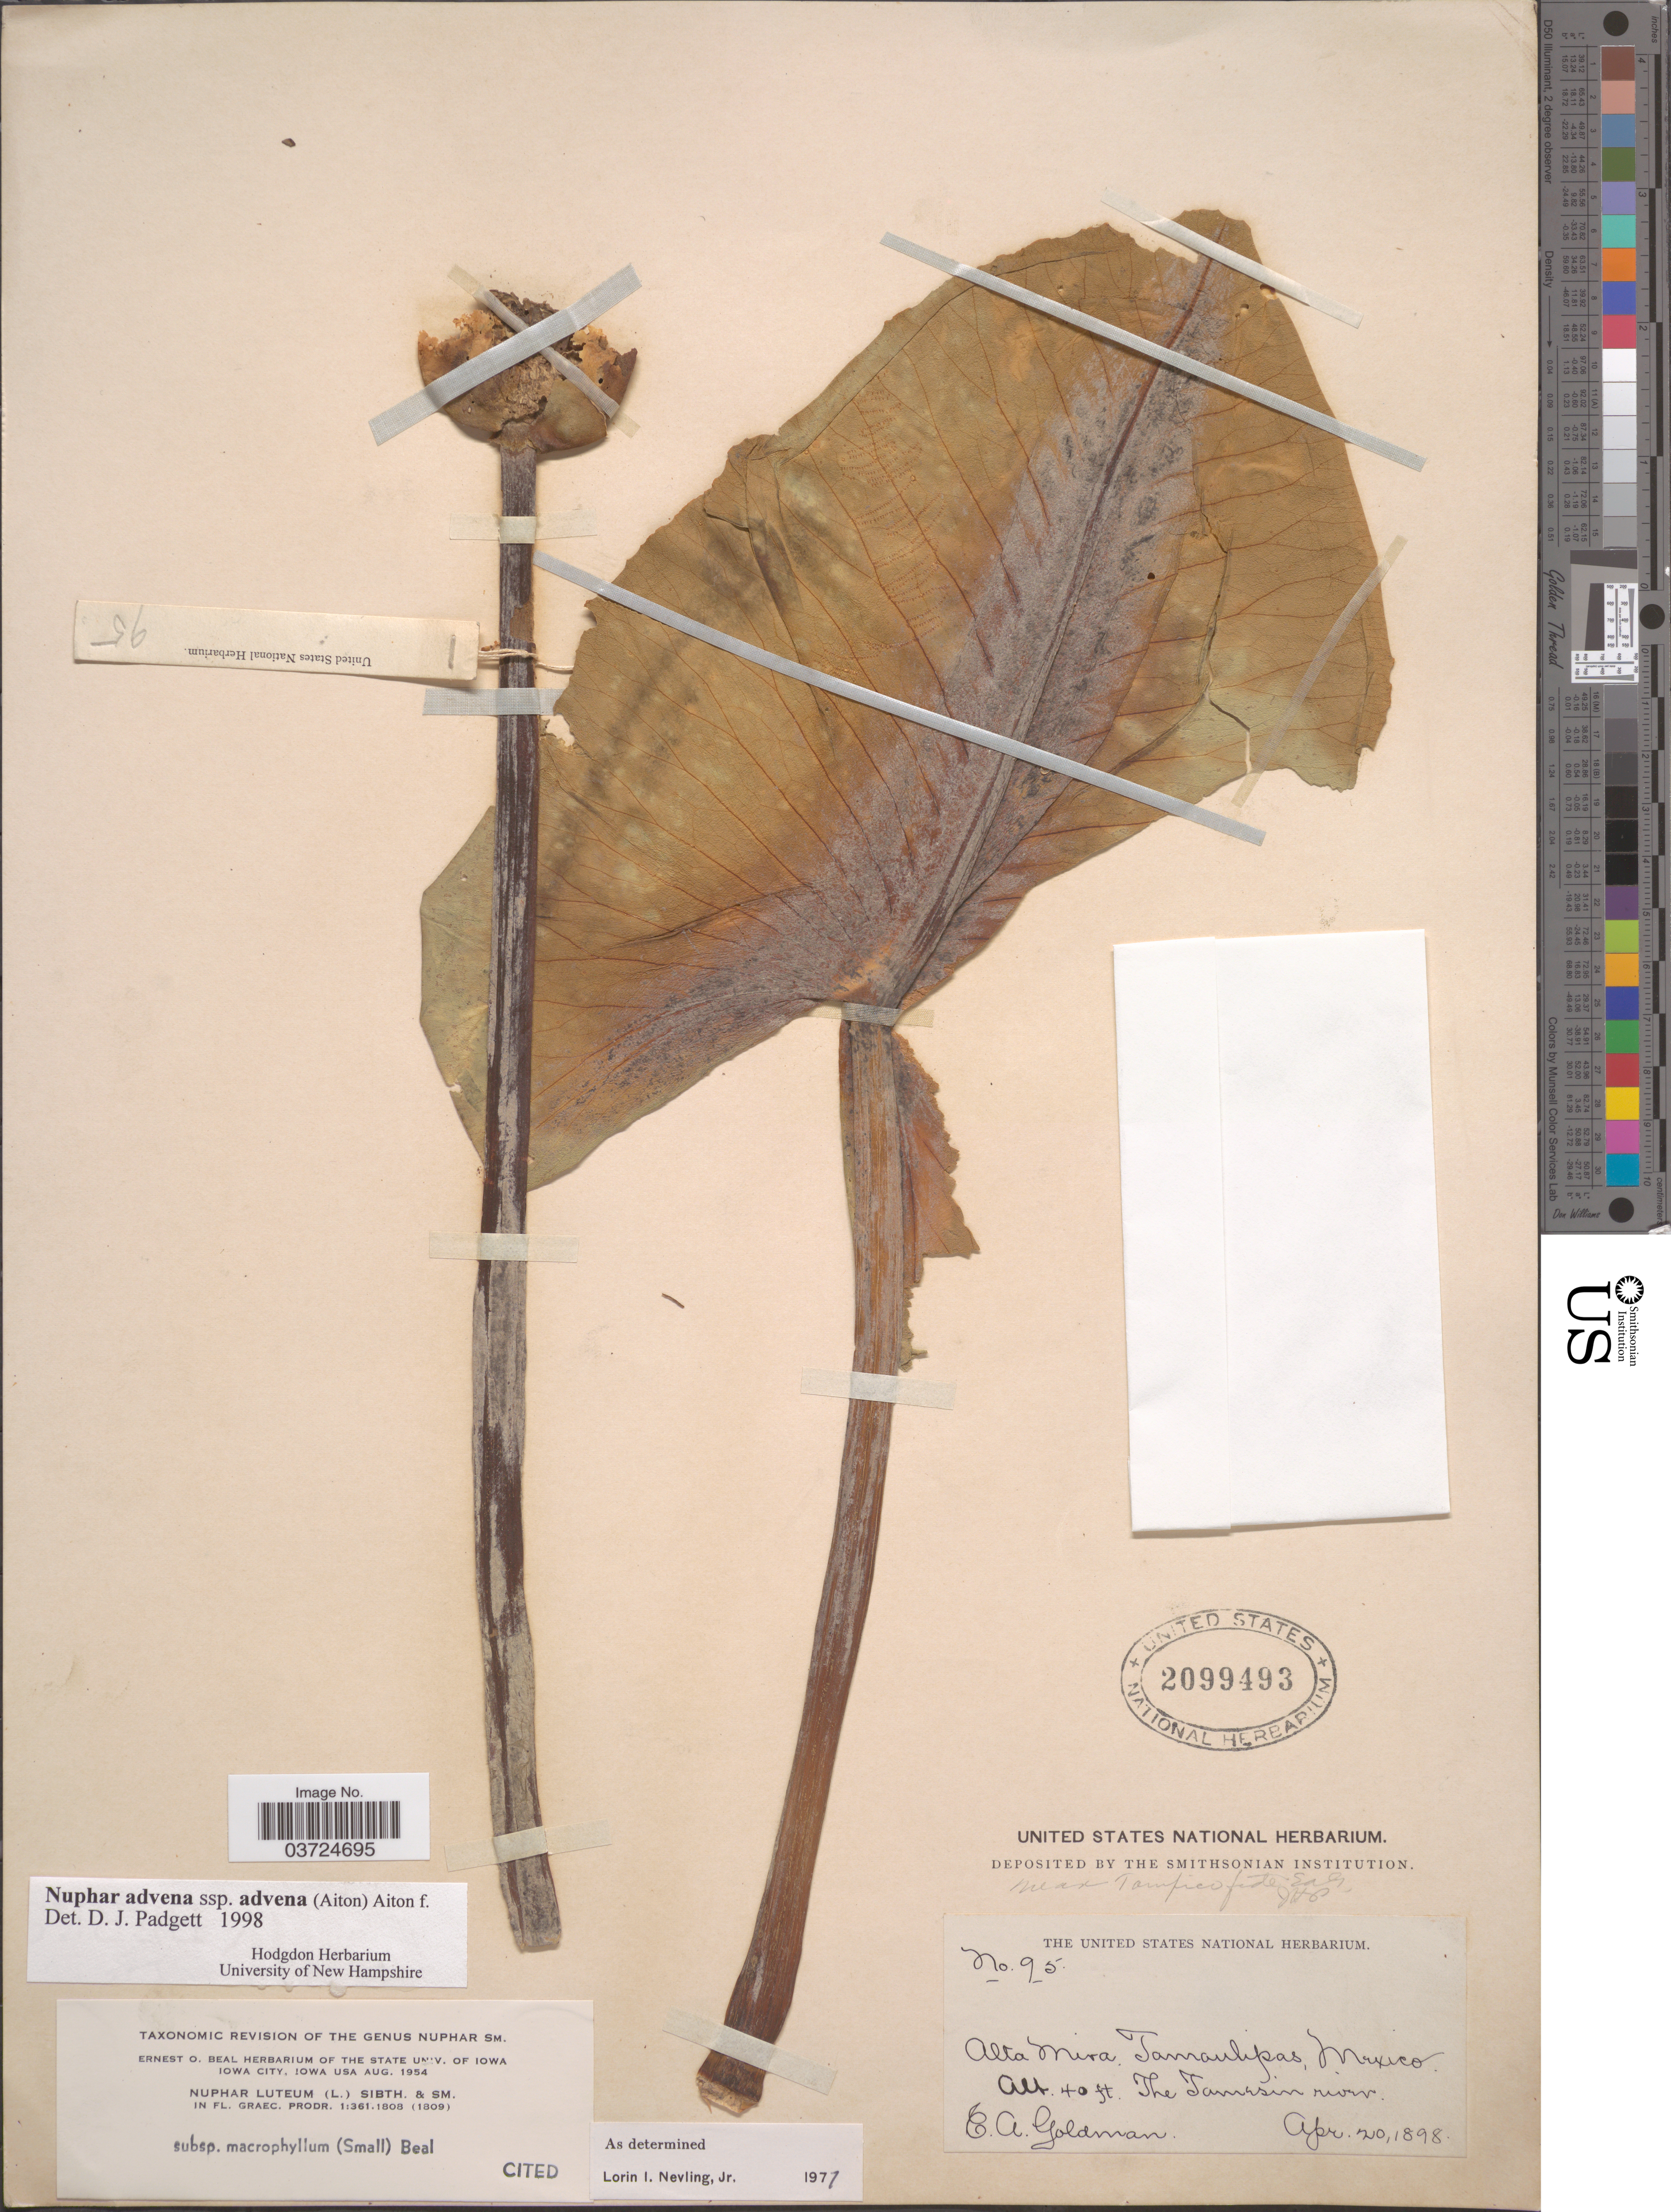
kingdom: Plantae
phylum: Tracheophyta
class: Magnoliopsida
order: Nymphaeales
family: Nymphaeaceae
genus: Nuphar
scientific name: Nuphar advena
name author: (Aiton) W.T. Aiton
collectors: E. A. Goldman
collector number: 95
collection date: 1898-04-20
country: Mexico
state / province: Tamaulipas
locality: Alta Mira. The Tamesin river.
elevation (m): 12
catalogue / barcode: US 2099493